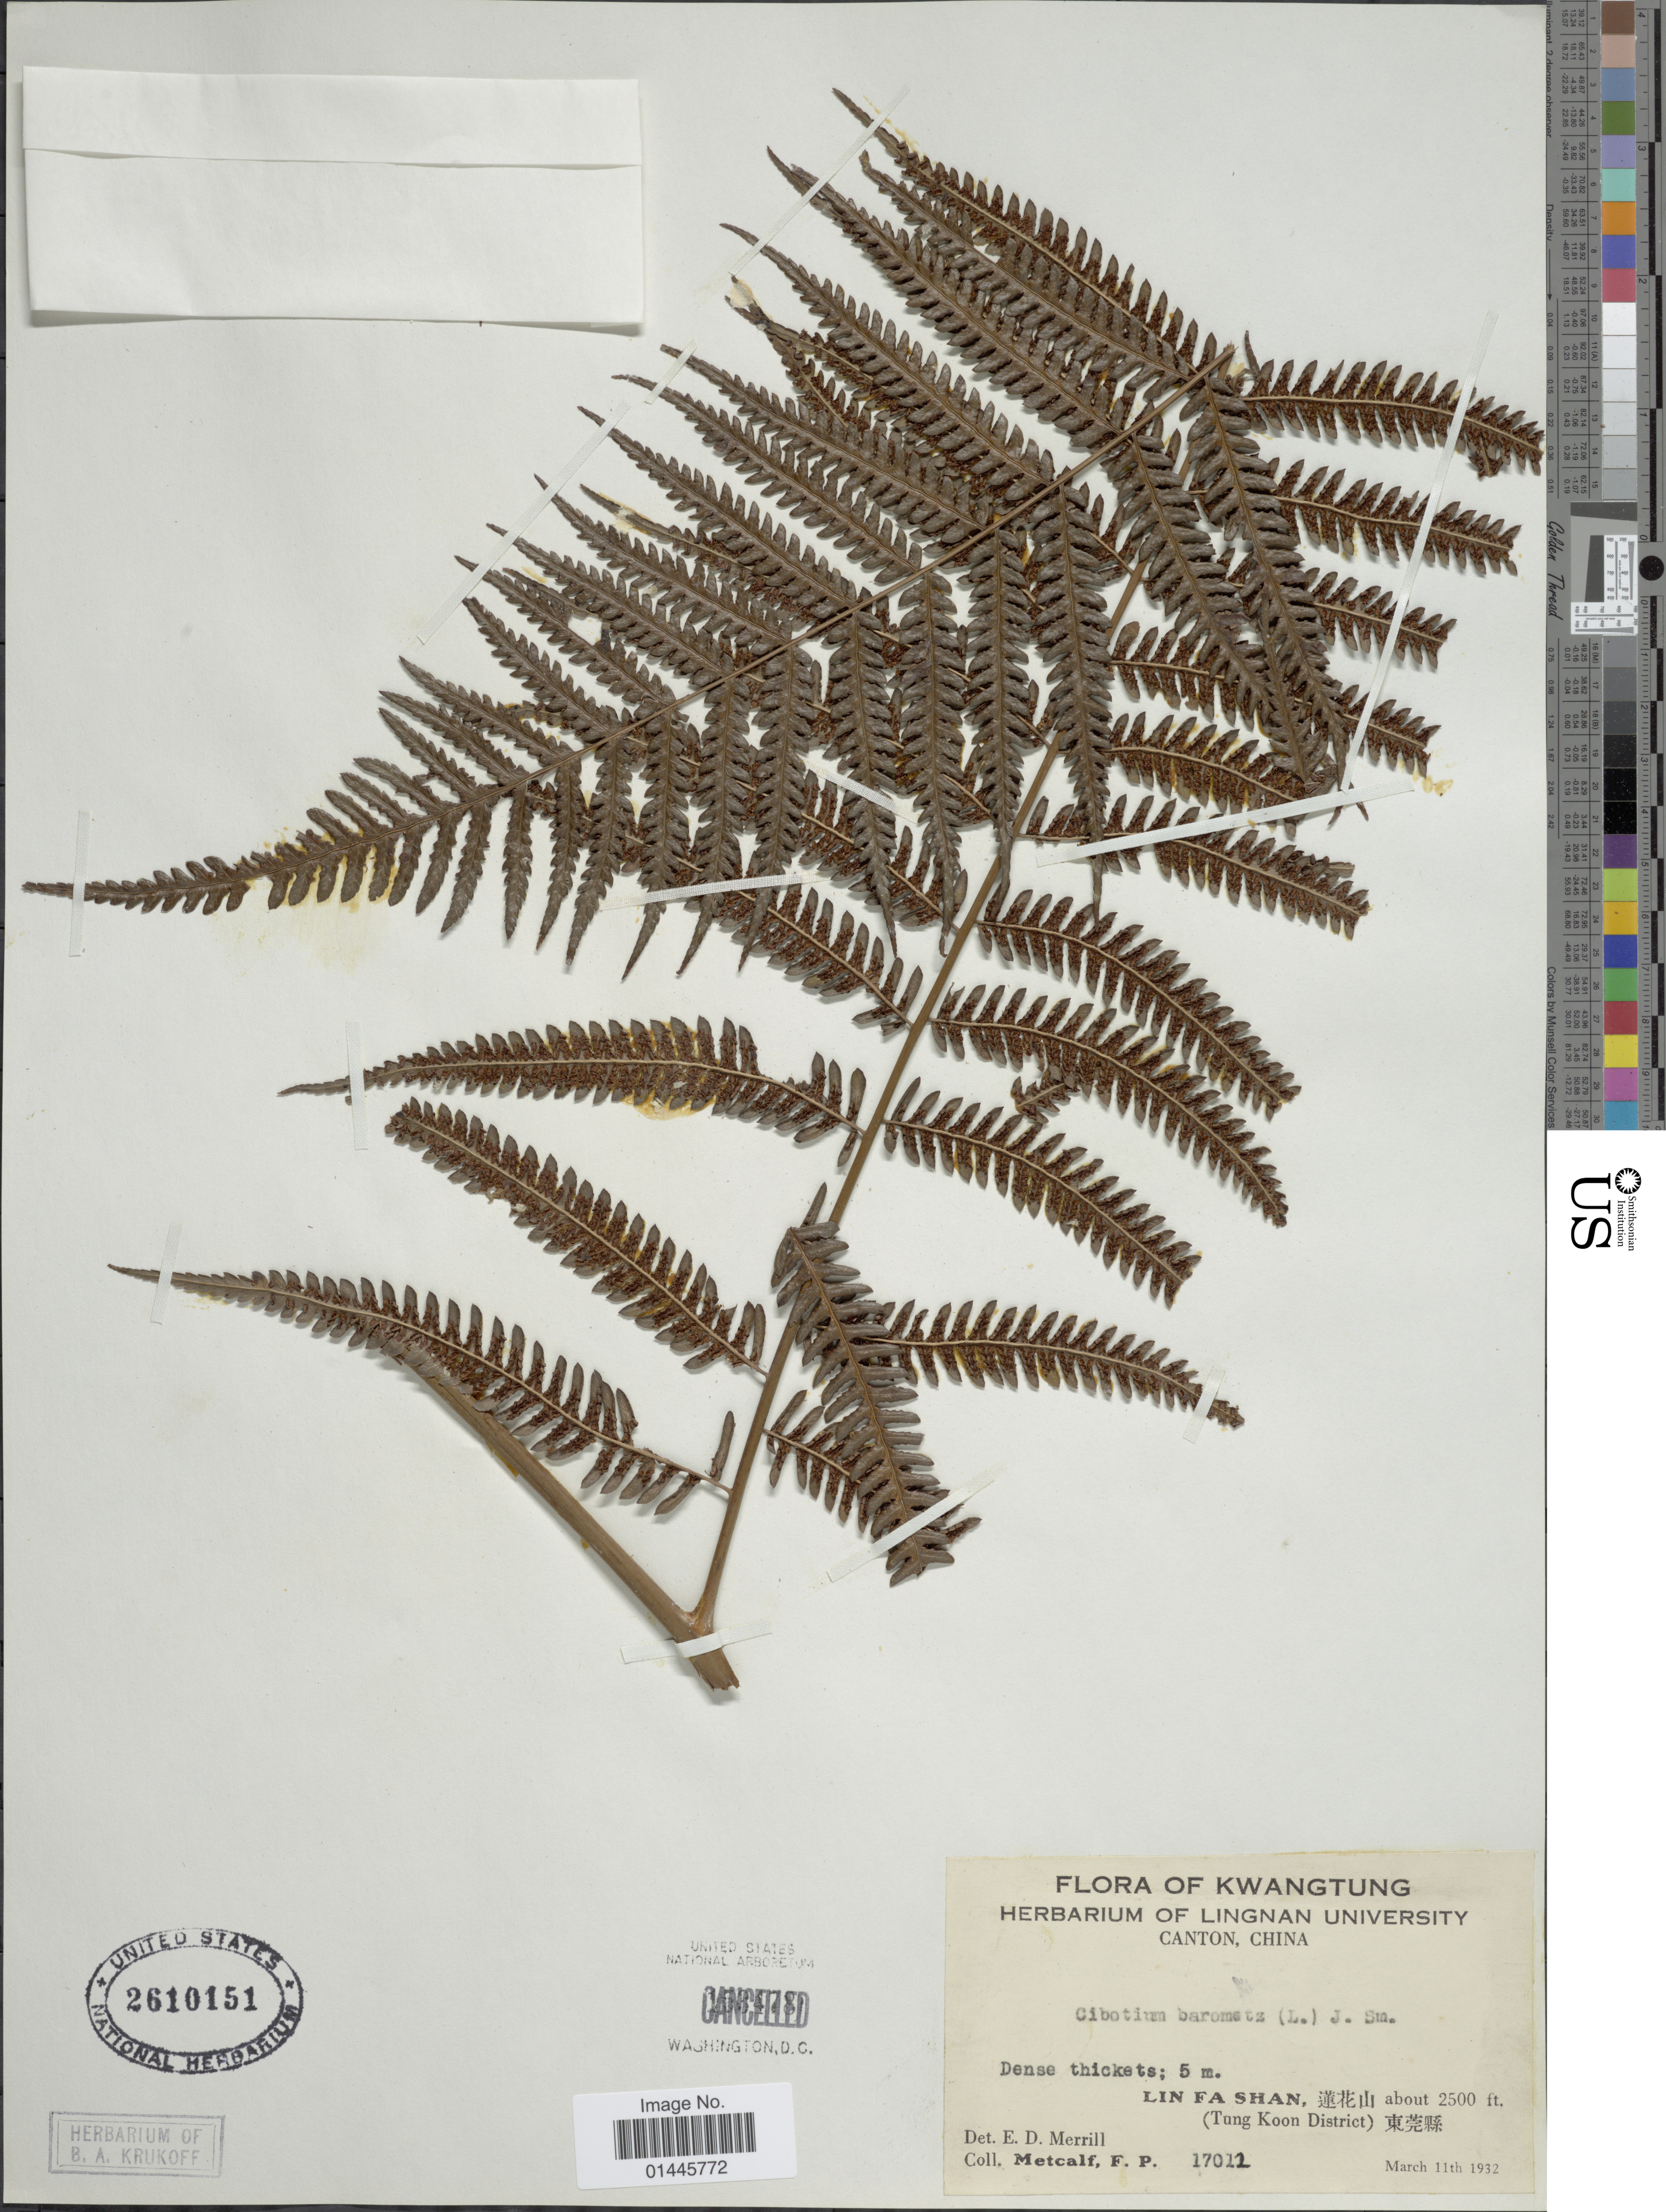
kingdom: Plantae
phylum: Tracheophyta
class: Polypodiopsida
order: Cyatheales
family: Cibotiaceae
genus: Cibotium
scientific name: Cibotium barometz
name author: (L.) J. Sm.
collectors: F. Metcalf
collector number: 17012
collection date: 1932-03-11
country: China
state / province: Guangdong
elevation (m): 762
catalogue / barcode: US 2610151